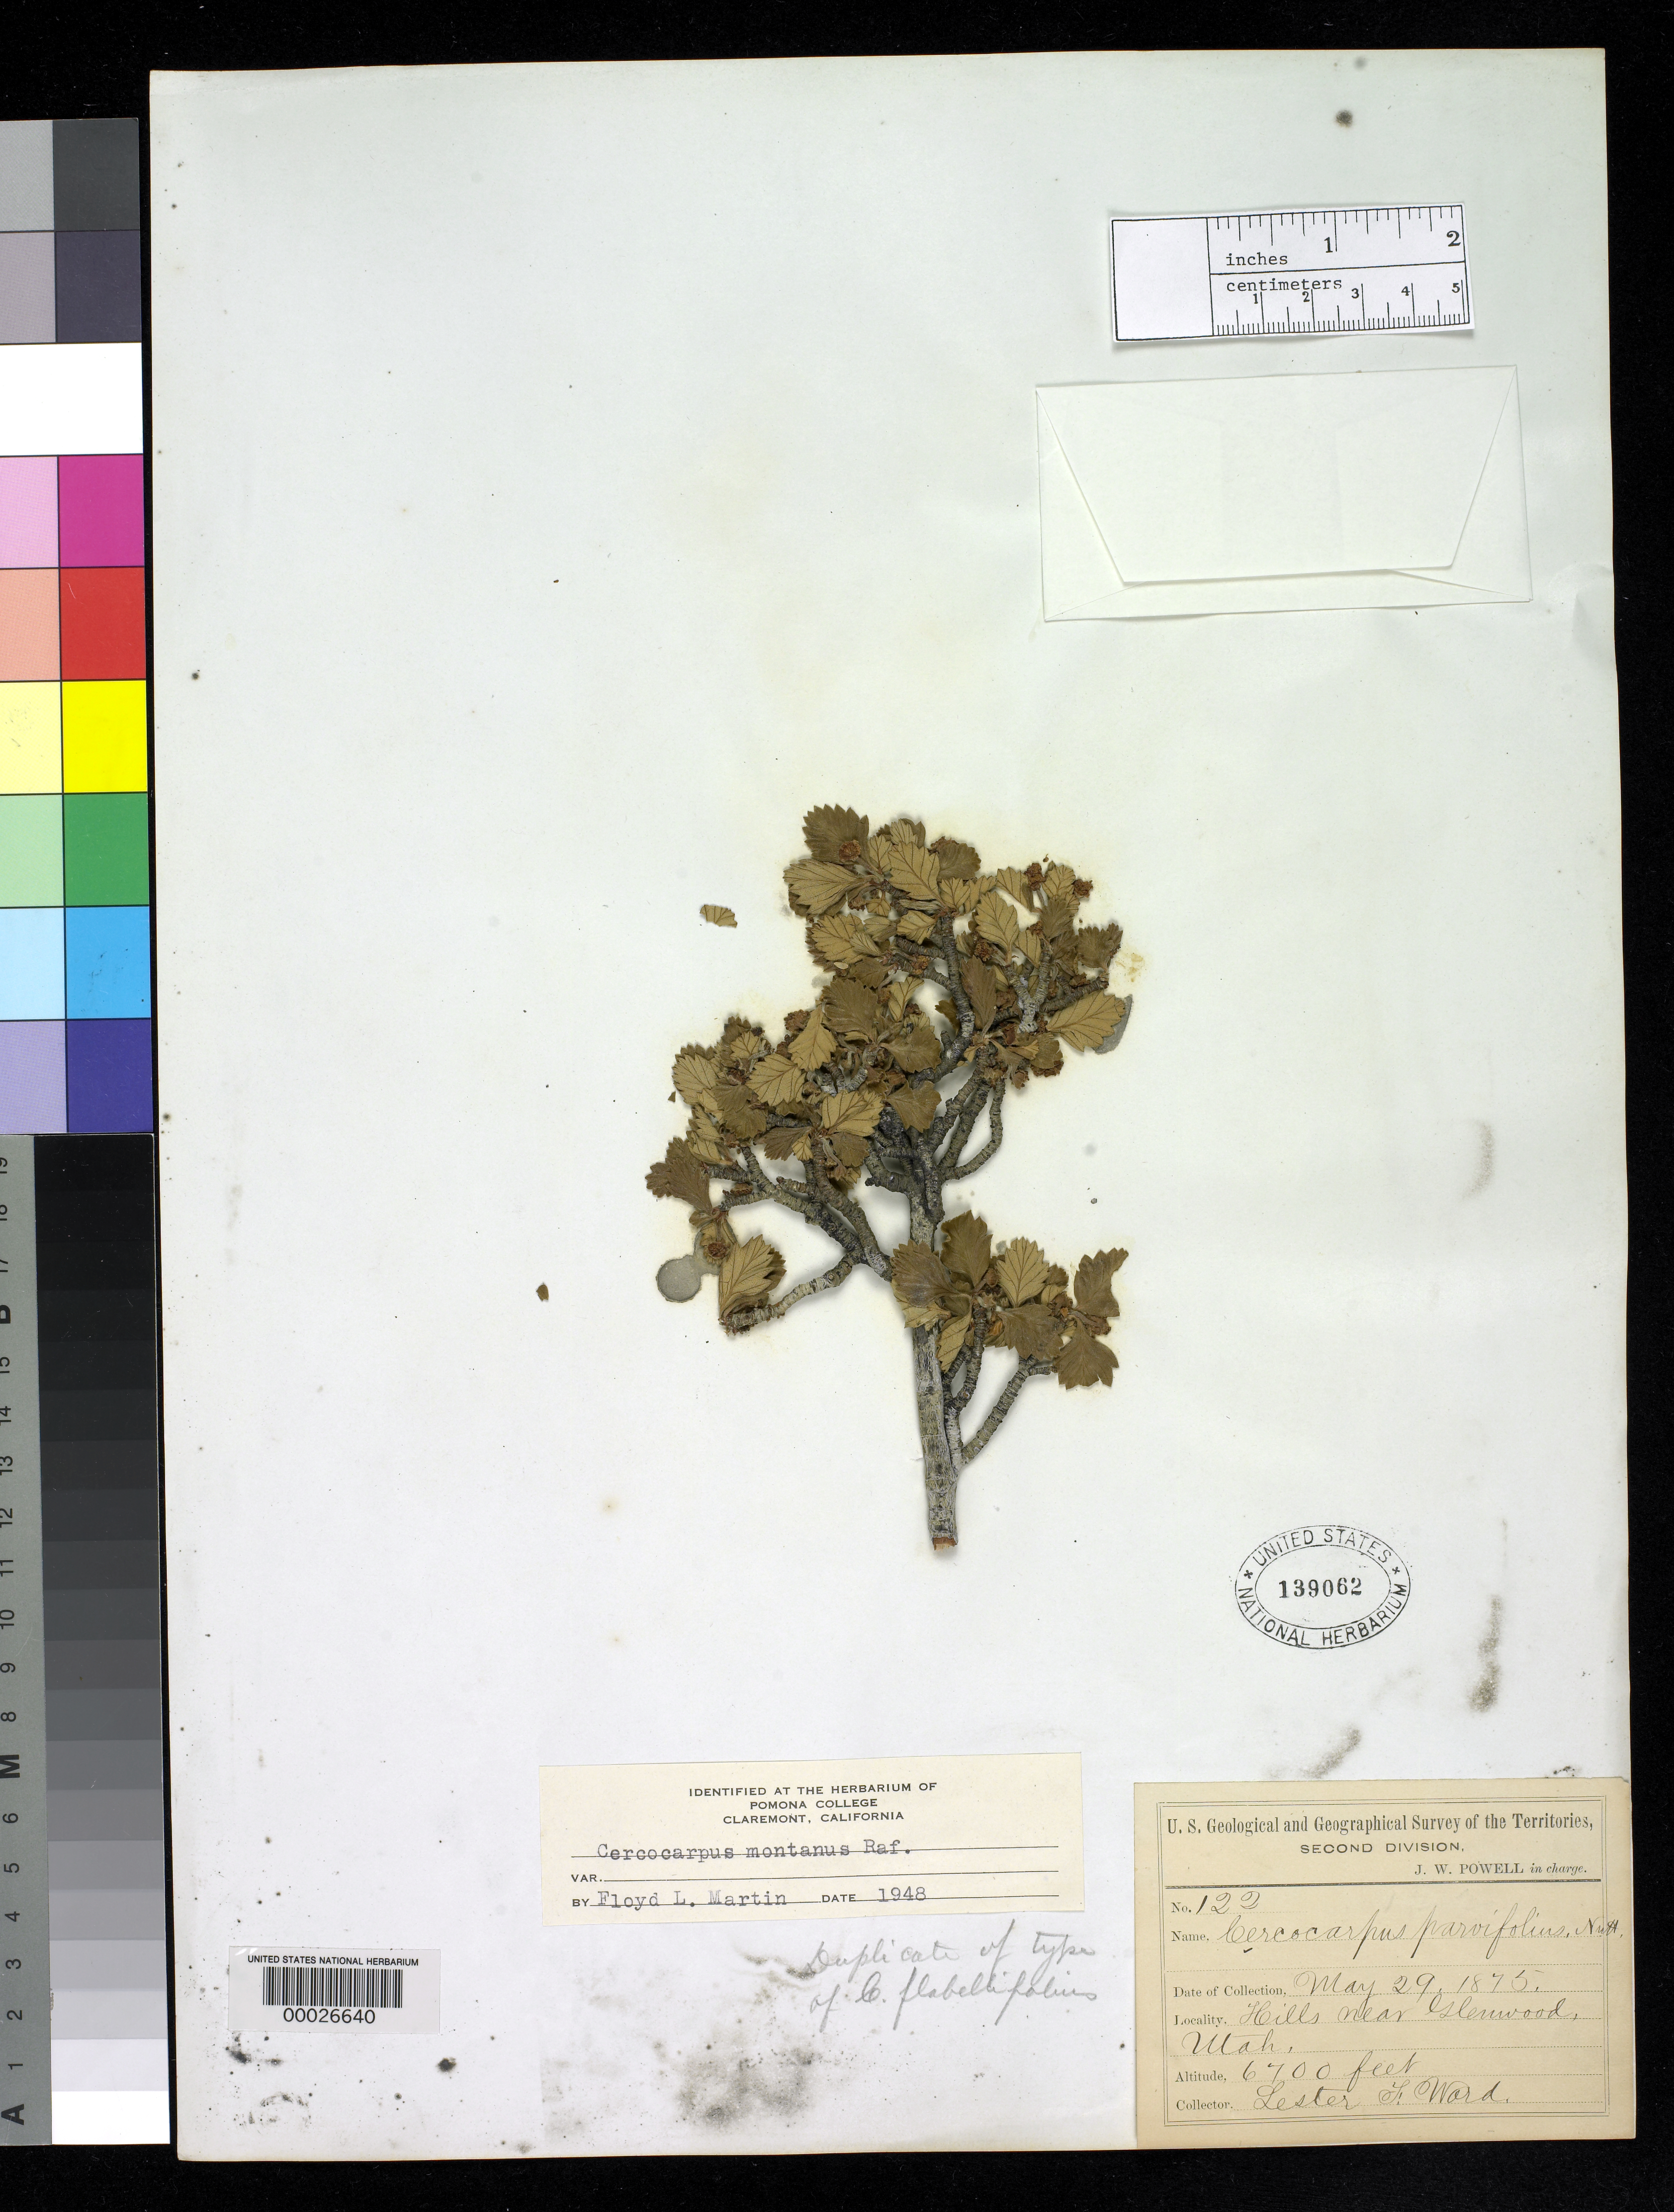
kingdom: Plantae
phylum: Tracheophyta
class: Magnoliopsida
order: Rosales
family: Rosaceae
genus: Cercocarpus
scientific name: Cercocarpus flabellifolius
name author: Rydb.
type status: Isotype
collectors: L. F. Ward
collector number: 122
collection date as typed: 29 May 1875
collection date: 1875-05-29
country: United States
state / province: Utah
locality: Near Glenwood.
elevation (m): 2100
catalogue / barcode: US 139062